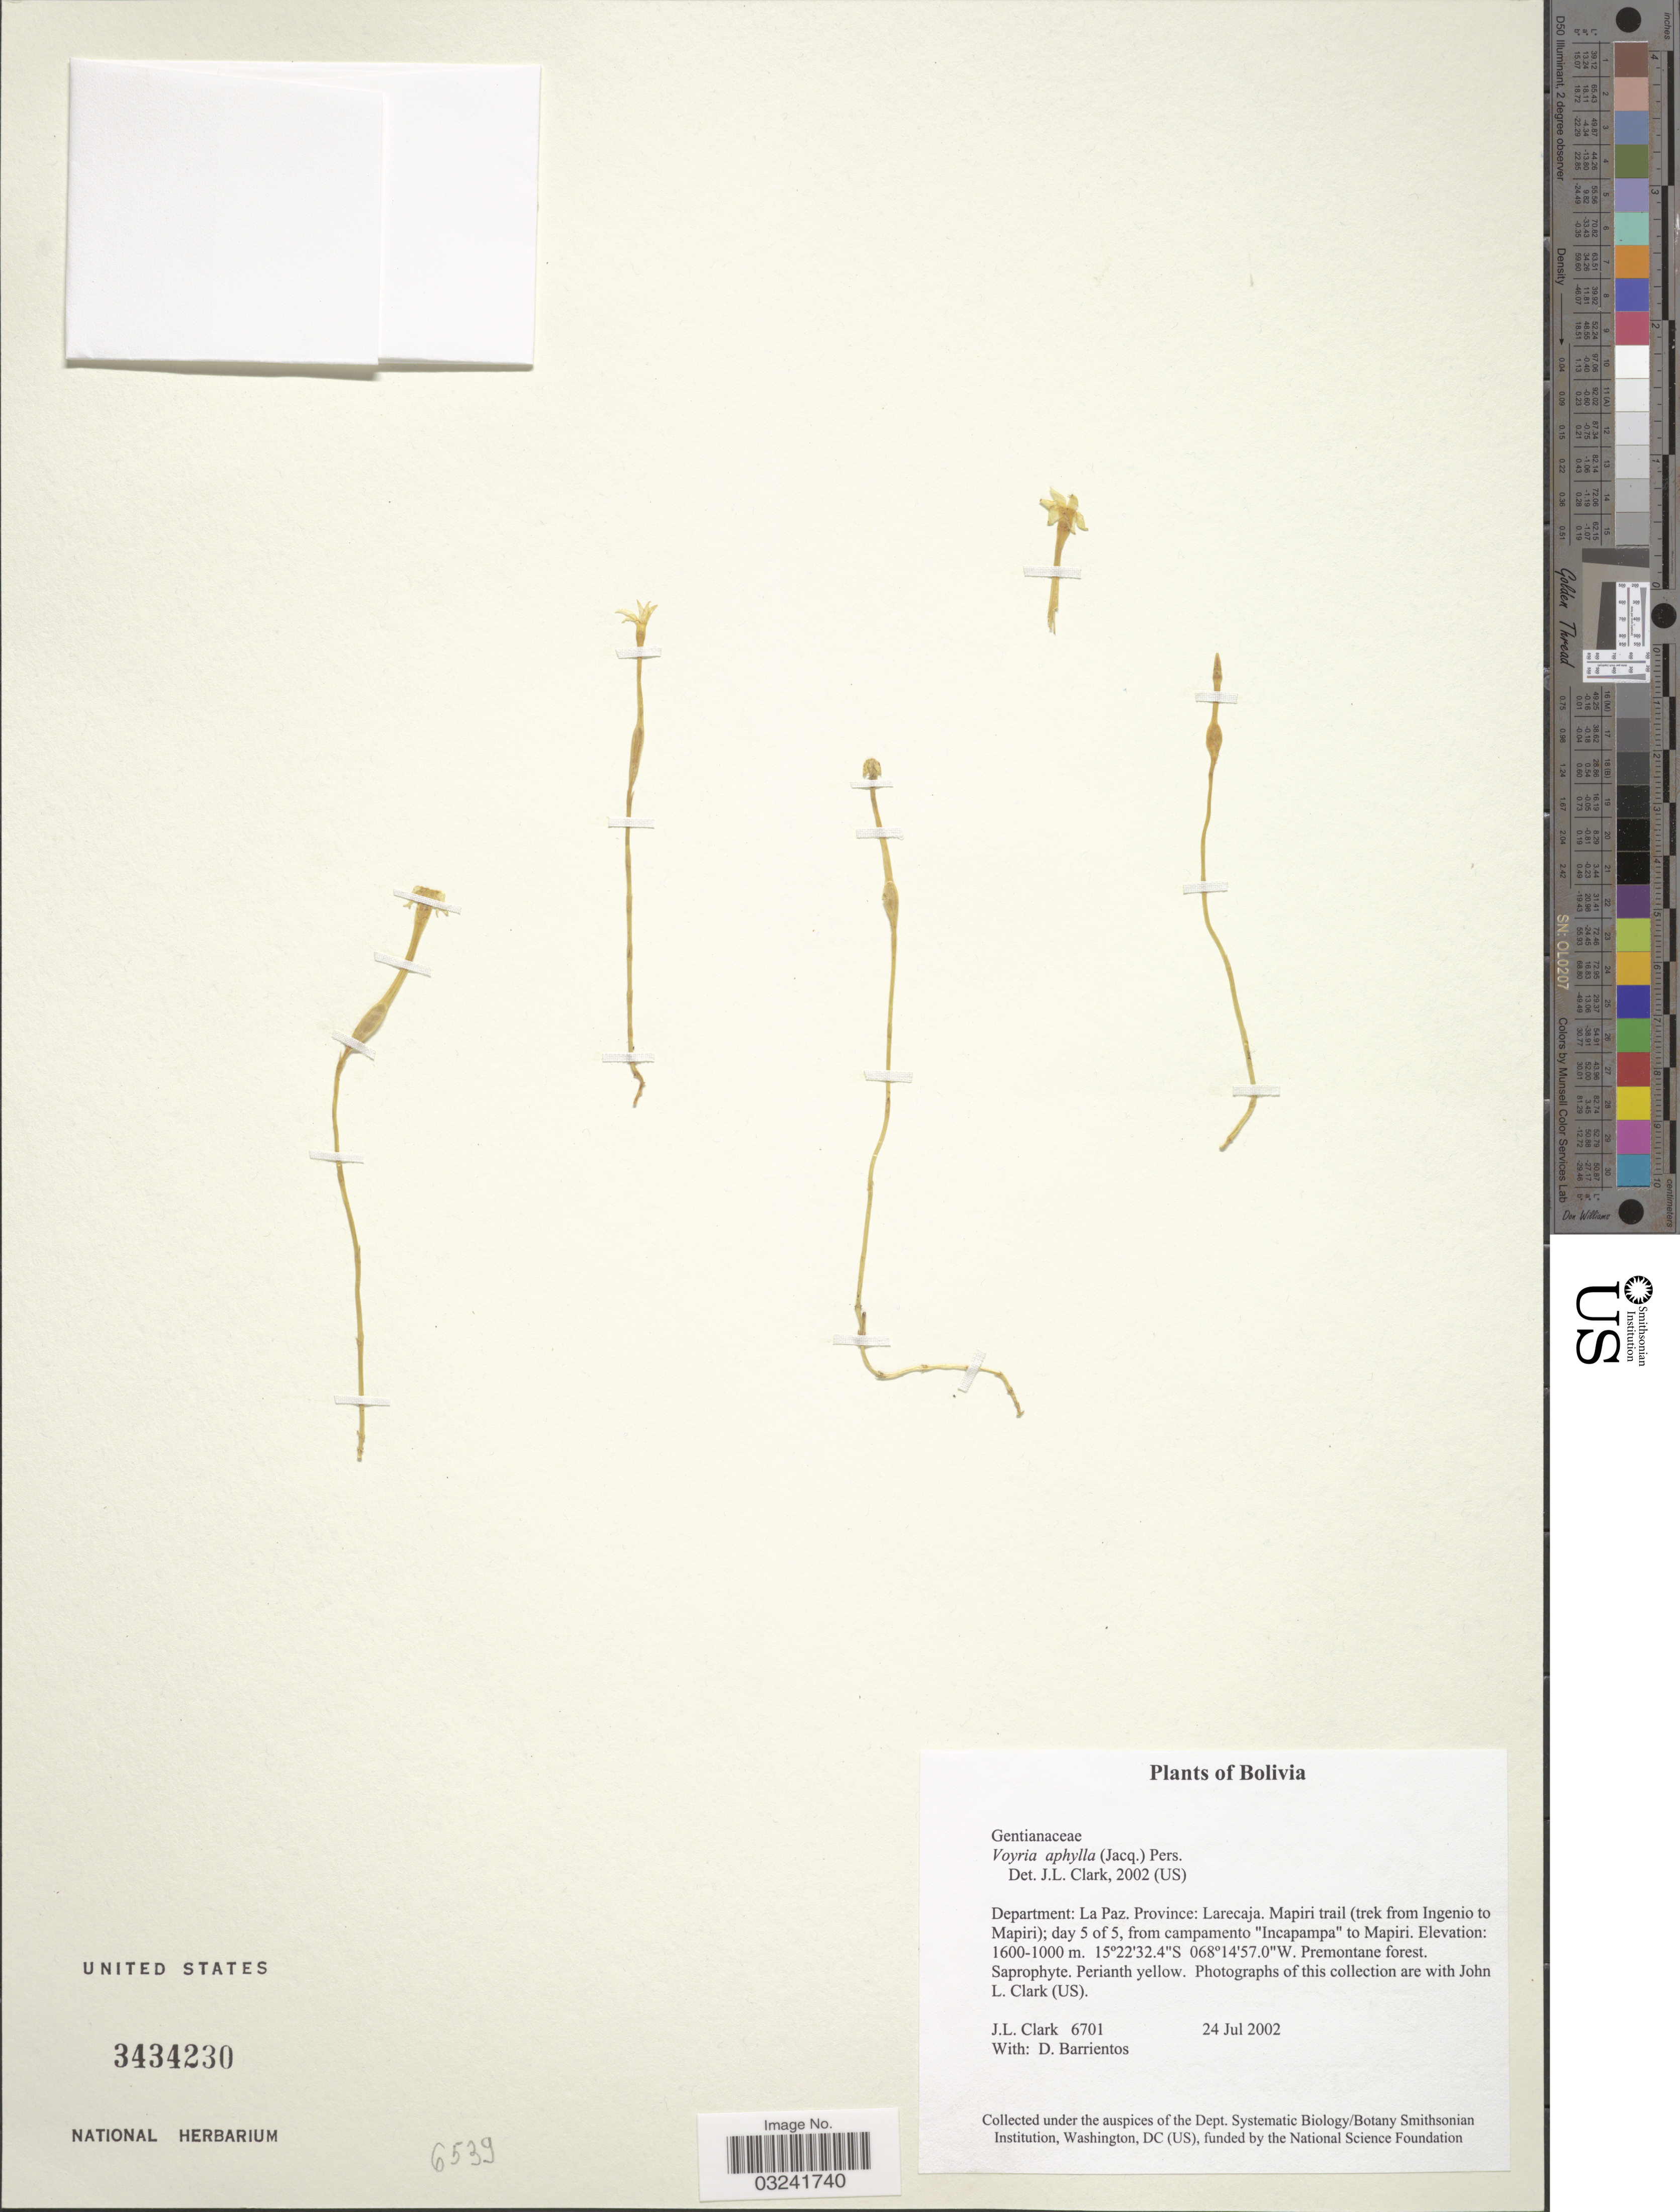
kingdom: Plantae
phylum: Tracheophyta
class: Magnoliopsida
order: Gentianales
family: Gentianaceae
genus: Voyria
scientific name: Voyria aphylla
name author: (Jacq.) Pers.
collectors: J. L. Clark & D. Barrientos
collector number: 6701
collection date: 2002-07-24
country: Bolivia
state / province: La Paz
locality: Department: La Paz. Province: Larecaja. Mapiri trail (trek from Ingenio to Mapiri); day 5 of 5, from campamento "Incapampa" to Mapiri.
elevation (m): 1000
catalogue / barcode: US 3434230